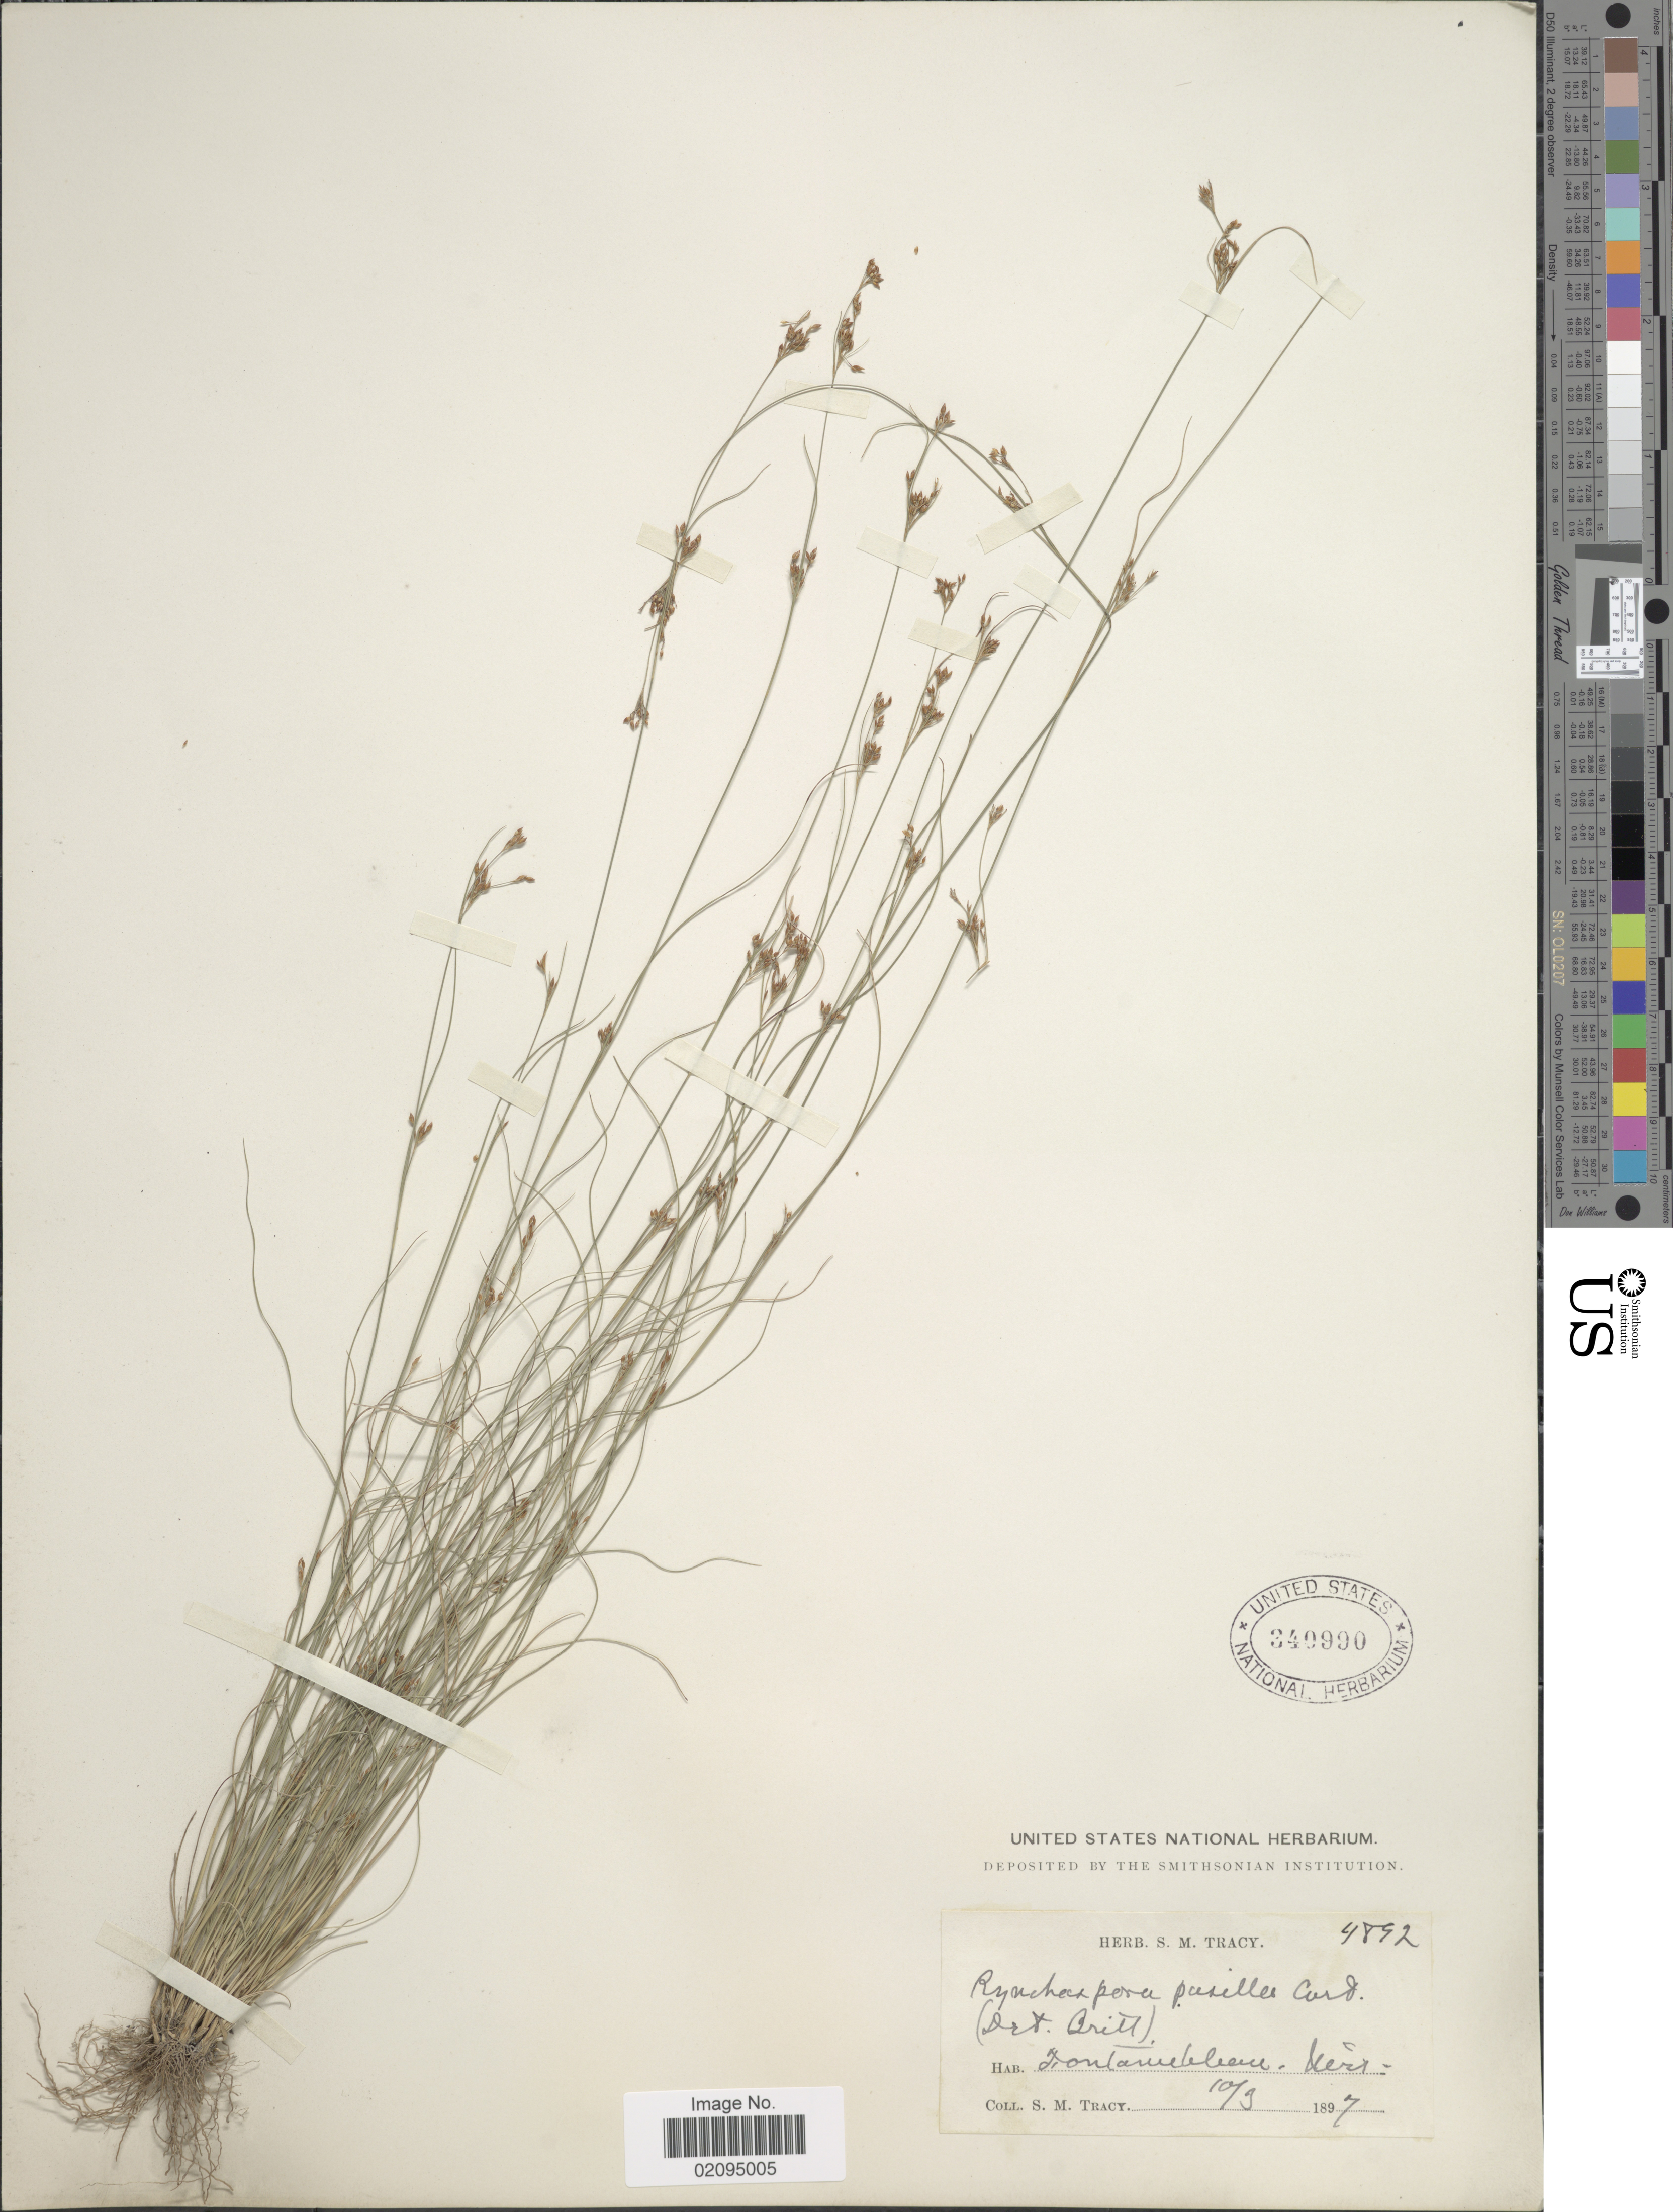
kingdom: Plantae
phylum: Tracheophyta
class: Liliopsida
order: Poales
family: Cyperaceae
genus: Rhynchospora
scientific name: Rhynchospora intermixta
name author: C. Wright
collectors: S. M. Tracy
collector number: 4892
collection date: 1897-10-09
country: United States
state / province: Mississippi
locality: Fontainebleau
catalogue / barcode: US 340990